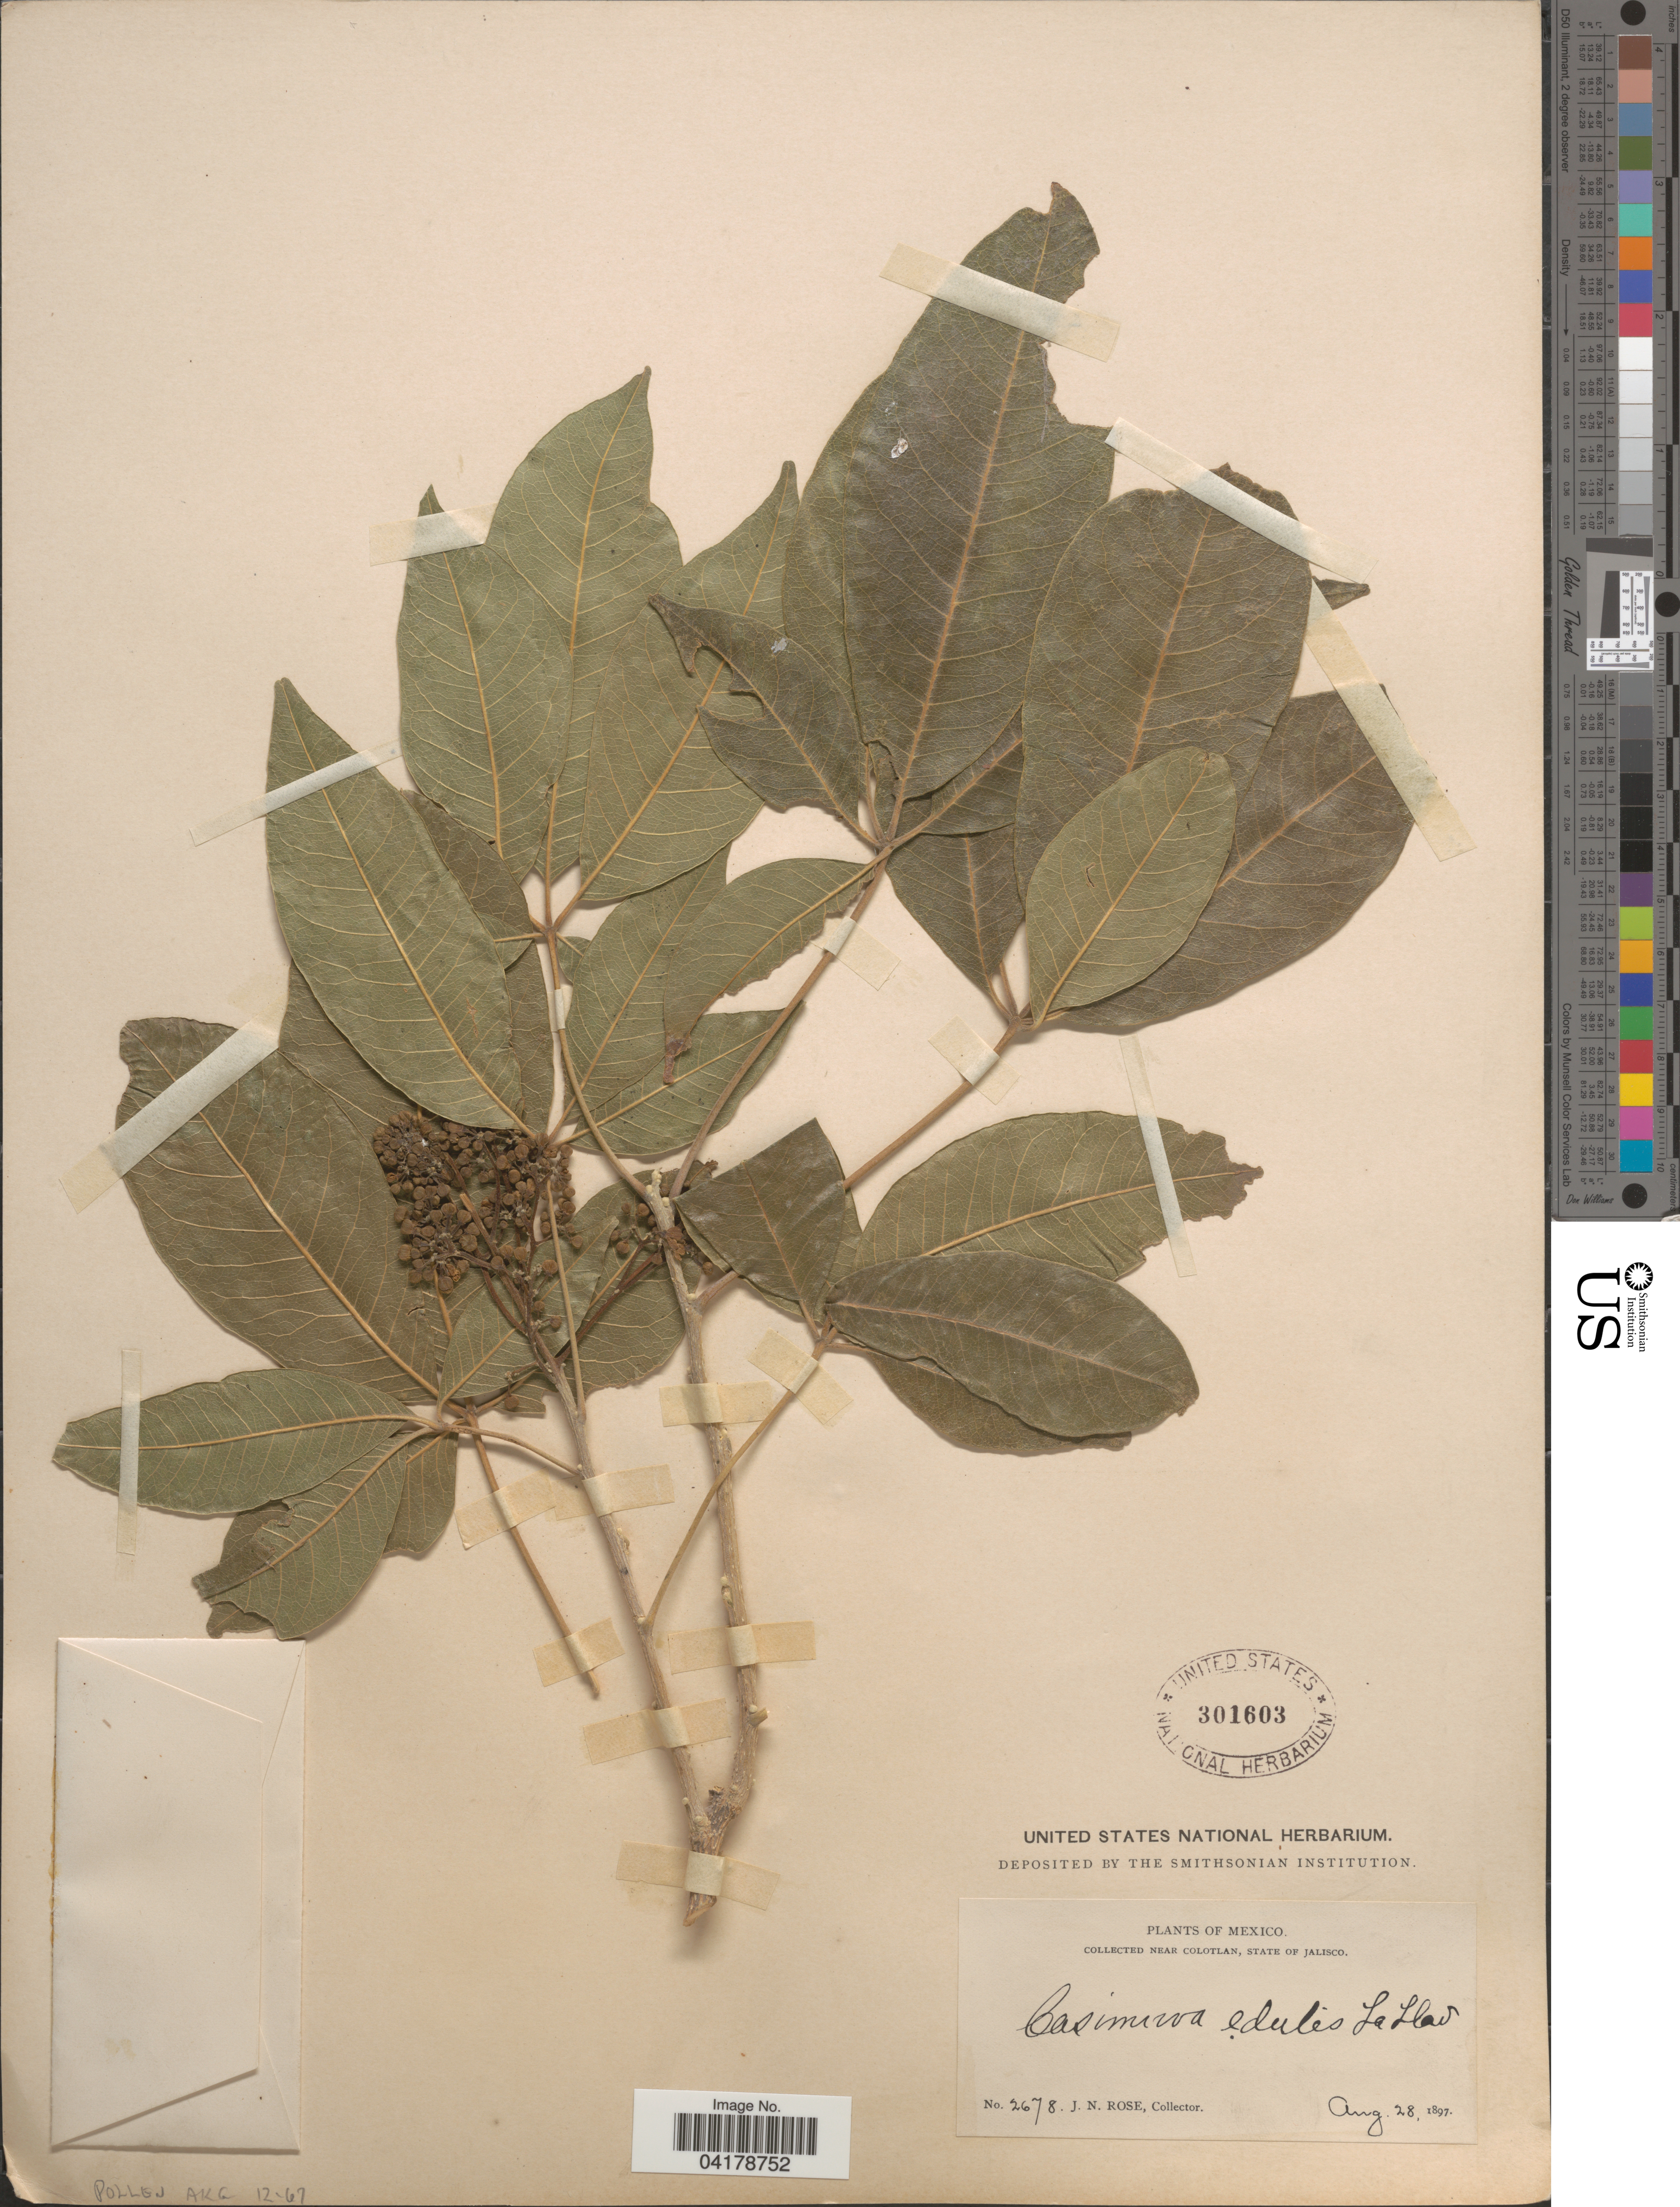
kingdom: Plantae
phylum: Tracheophyta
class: Magnoliopsida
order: Sapindales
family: Rutaceae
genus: Casimiroa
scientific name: Casimiroa edulis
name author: La Llave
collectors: J. N. Rose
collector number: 2678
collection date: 1897-08-28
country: Mexico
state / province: Jalisco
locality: Near Colotlan.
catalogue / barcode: US 301603